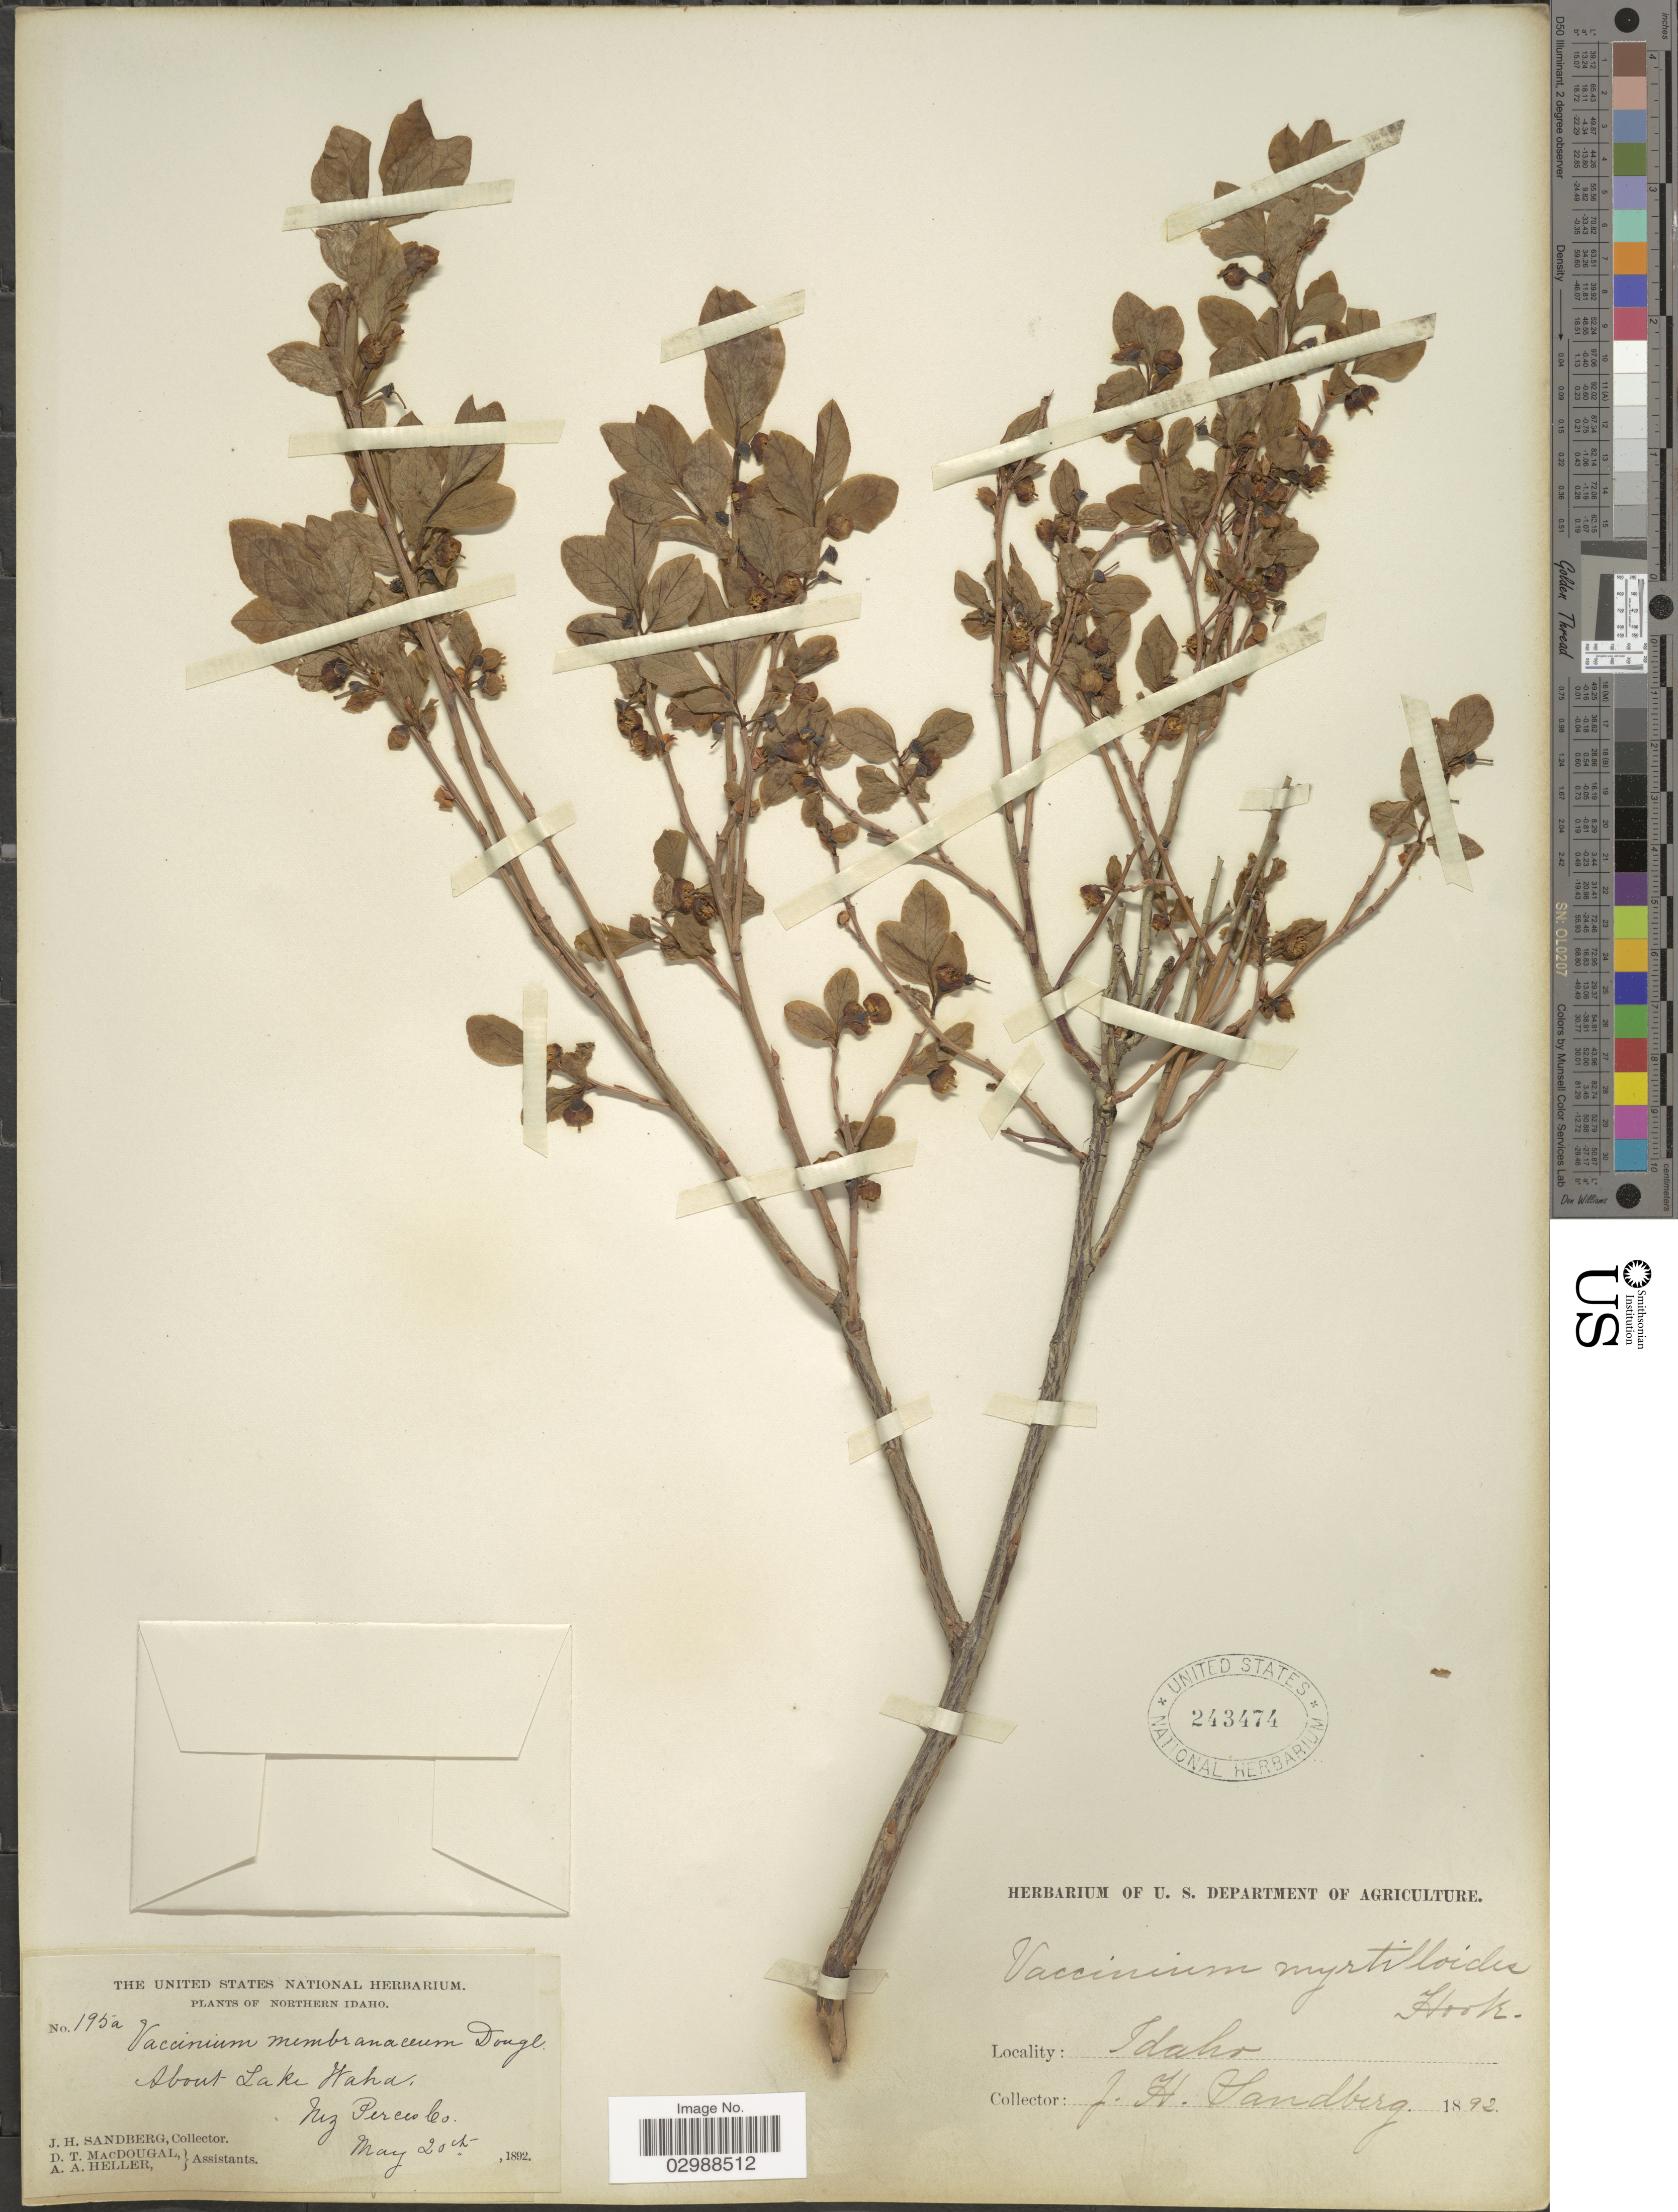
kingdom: Plantae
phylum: Tracheophyta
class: Magnoliopsida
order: Ericales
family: Ericaceae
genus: Vaccinium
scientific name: Vaccinium membranaceum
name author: Douglas ex Torr.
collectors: J. H. Sandberg, D. T. MacDougal & A. A. Heller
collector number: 195a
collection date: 1892-05-20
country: United States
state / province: Idaho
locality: Northern Idaho, About Lake Waha, Nez Perces Co.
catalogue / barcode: US 243474